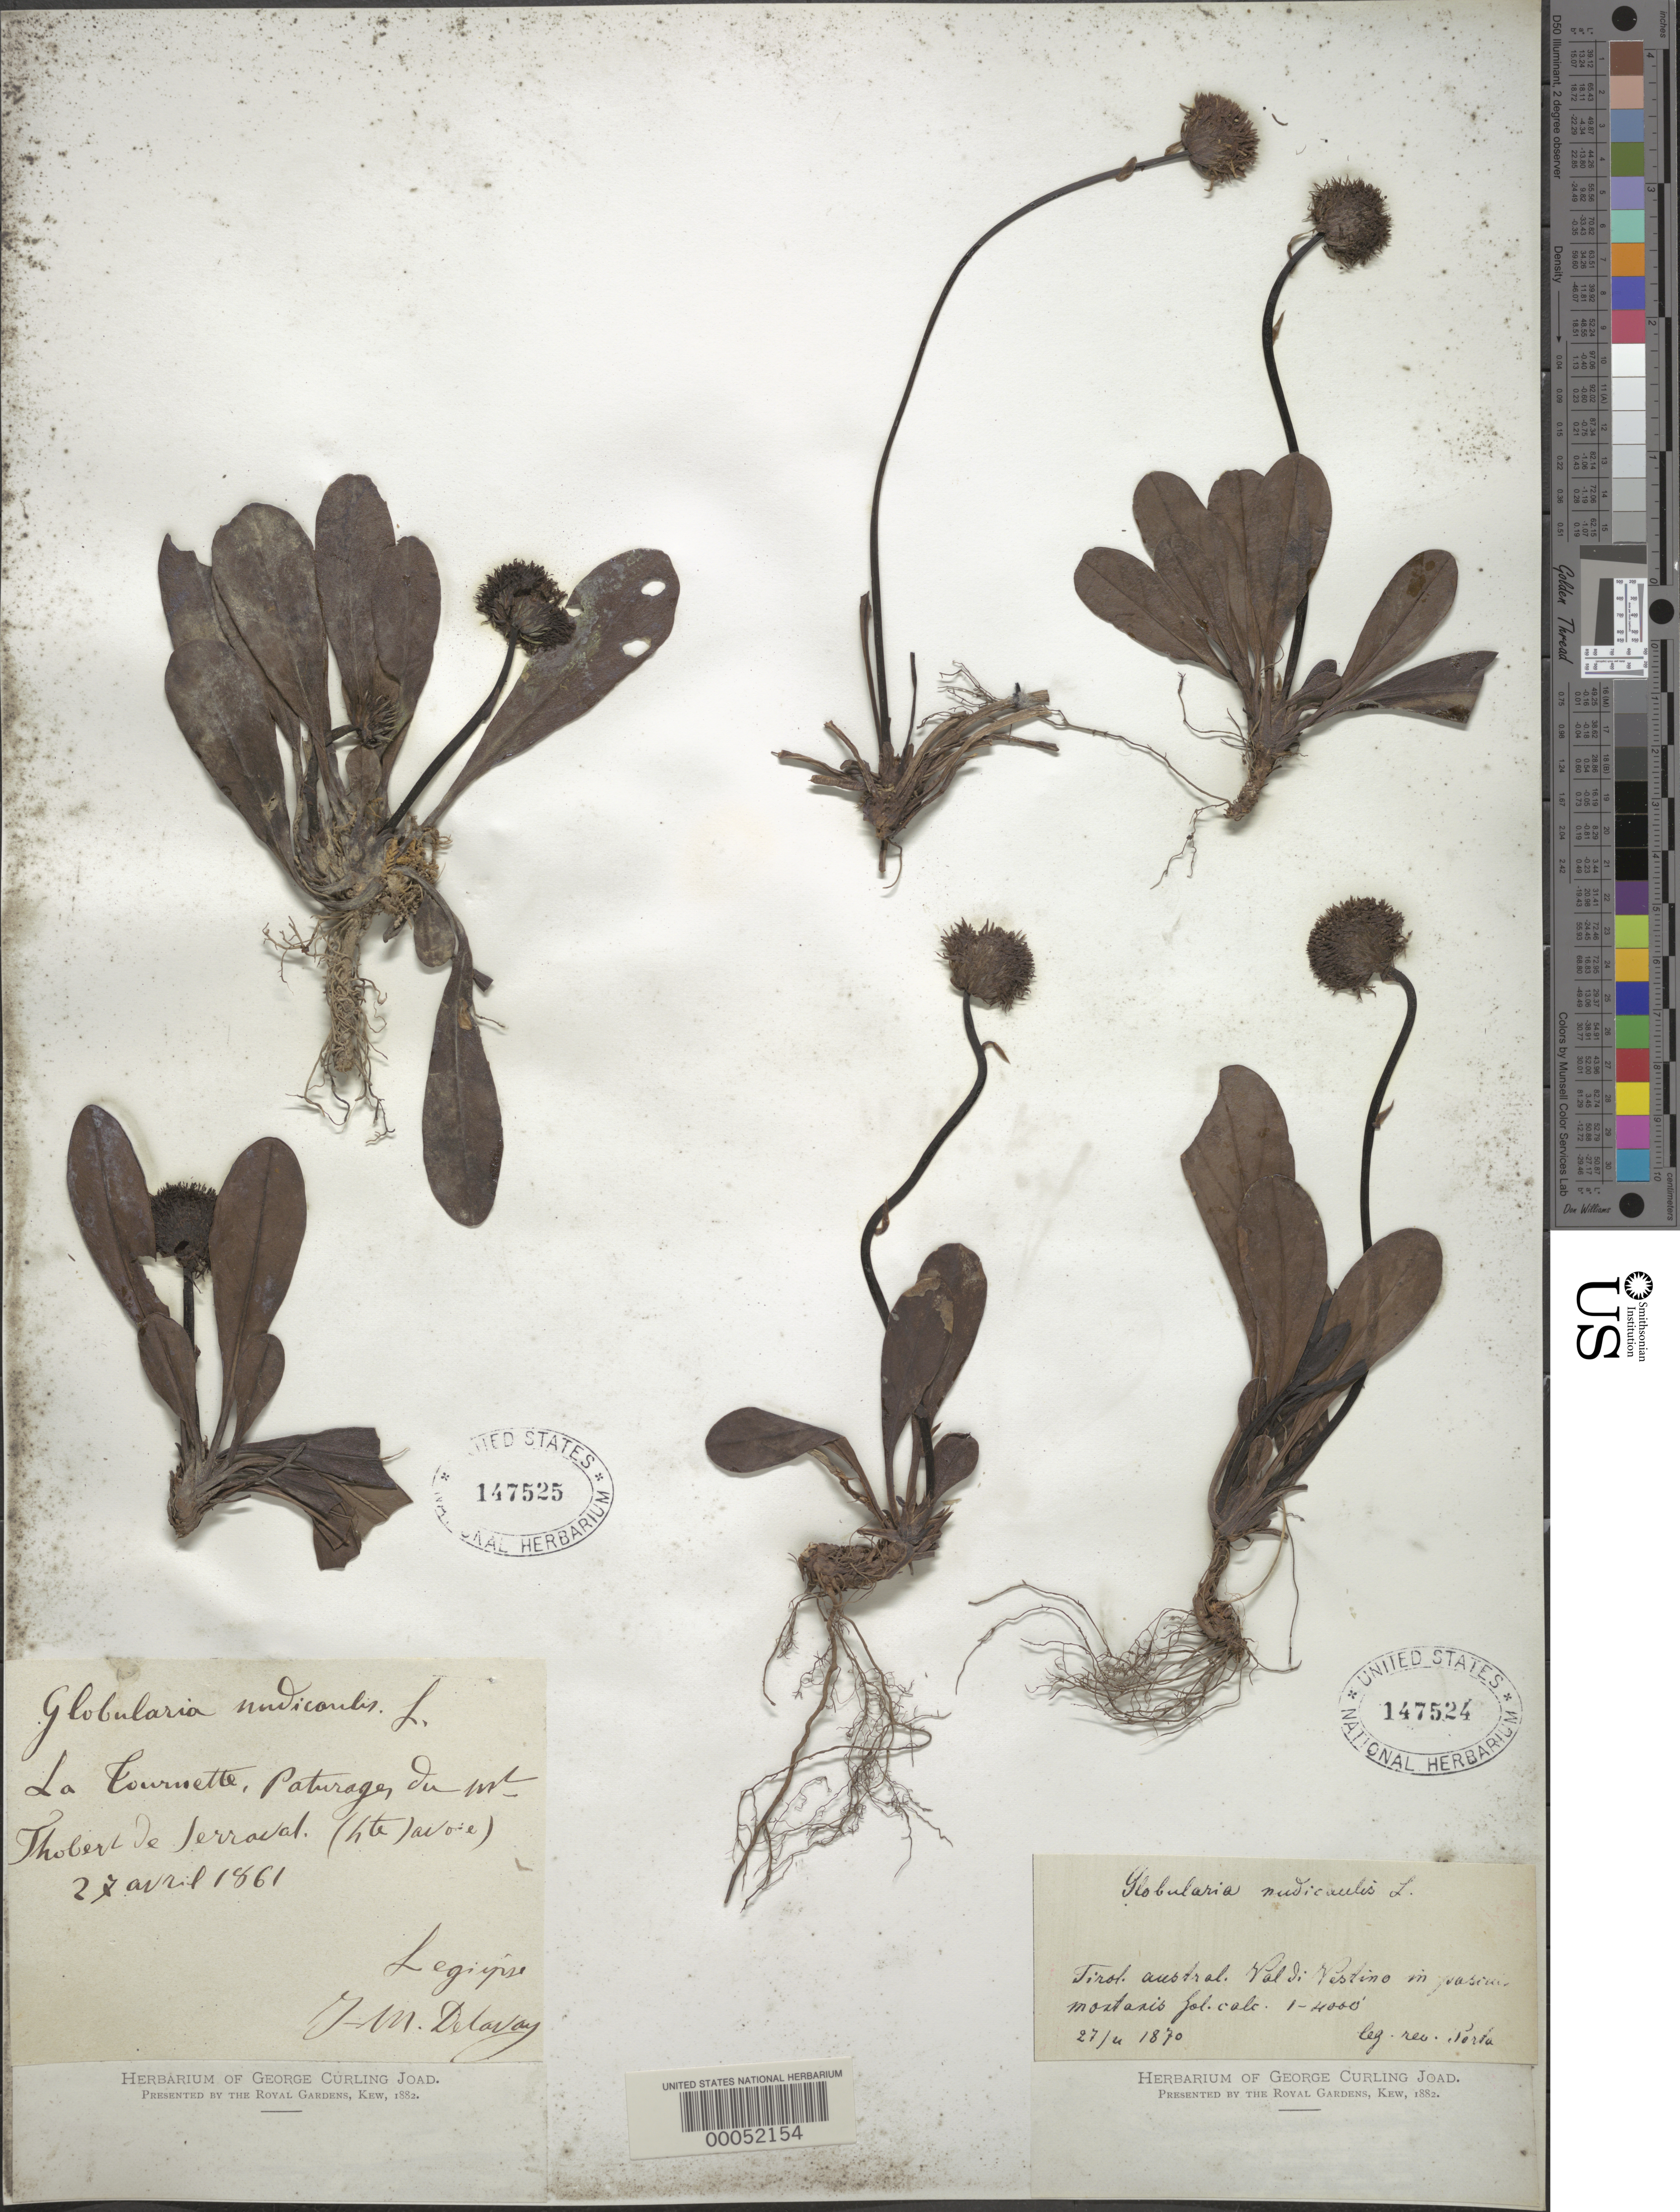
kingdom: Plantae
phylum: Tracheophyta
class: Magnoliopsida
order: Lamiales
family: Plantaginaceae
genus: Globularia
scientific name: Globularia nudicaulis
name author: L.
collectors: G. Delavay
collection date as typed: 27 Apr 1861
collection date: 1861-04-27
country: Belgium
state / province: Wallonia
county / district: Hainaut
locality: Paturage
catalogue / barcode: US 147524